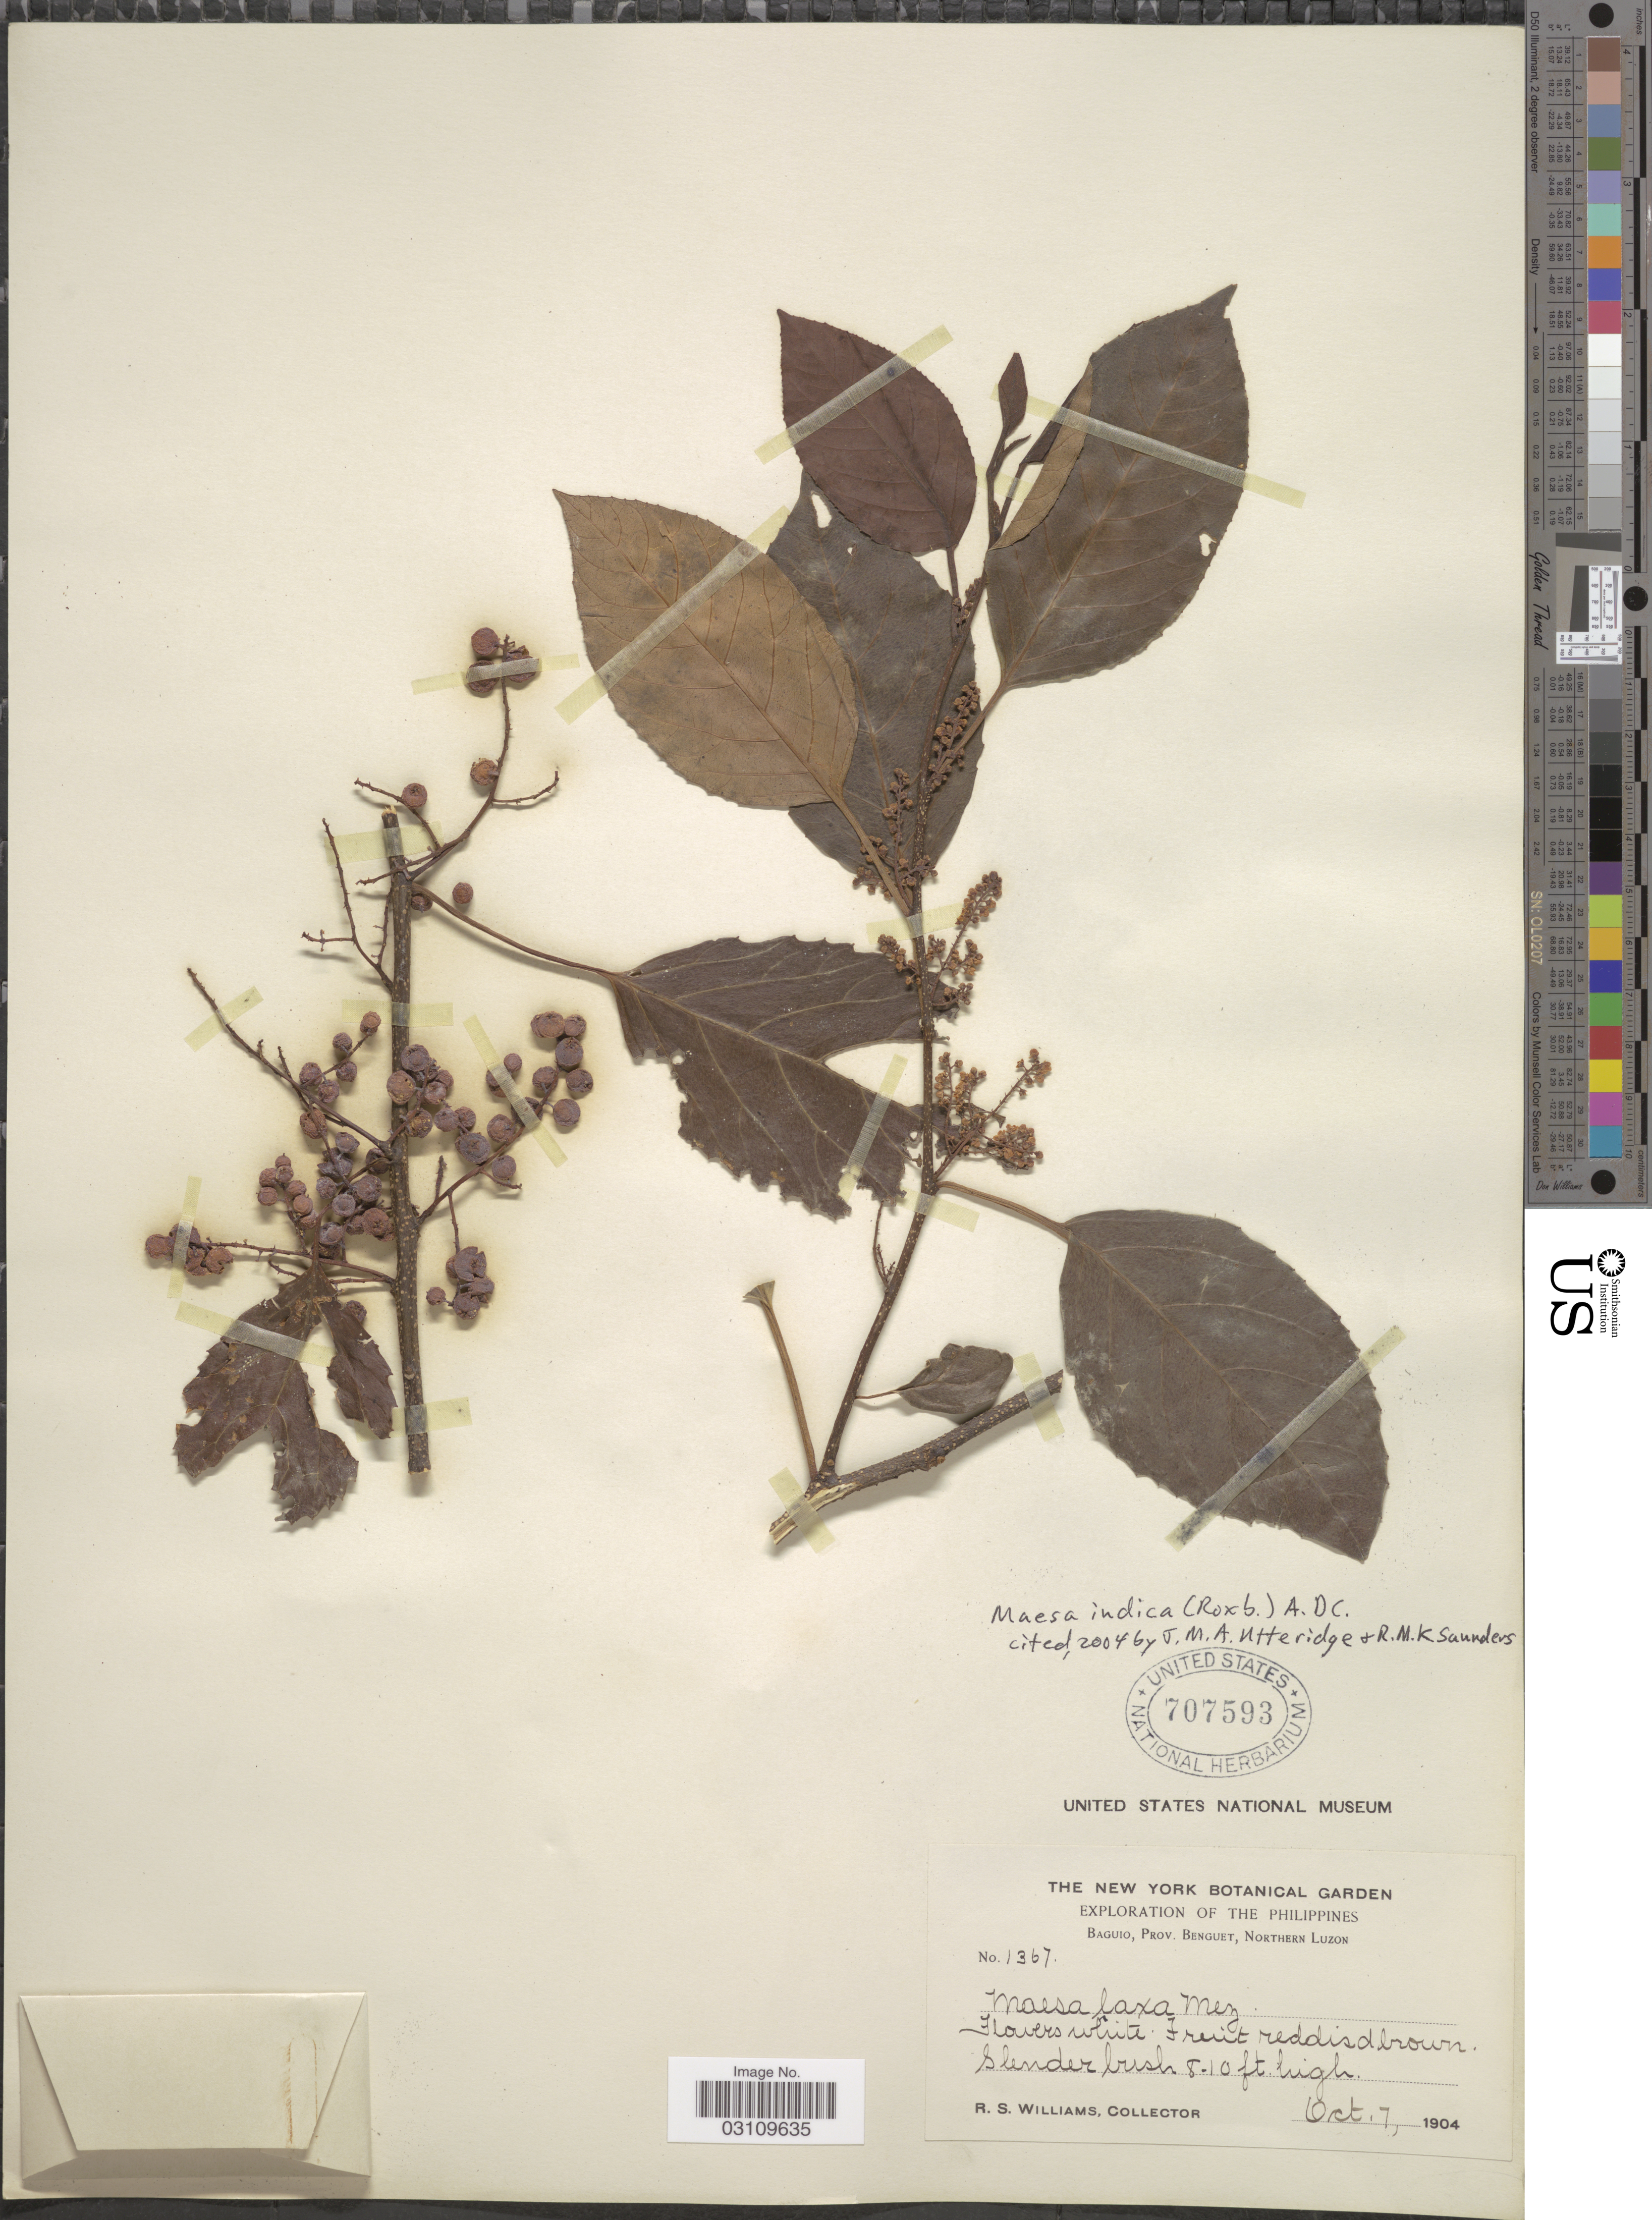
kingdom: Plantae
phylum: Tracheophyta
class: Magnoliopsida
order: Ericales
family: Primulaceae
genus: Maesa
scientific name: Maesa indica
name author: (Roxb.) A. DC.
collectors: R. S. Williams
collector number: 1367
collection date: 1904-10-07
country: Philippines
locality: Baguio, Prov. Benguet, Northern Luzon.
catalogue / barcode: US 707593